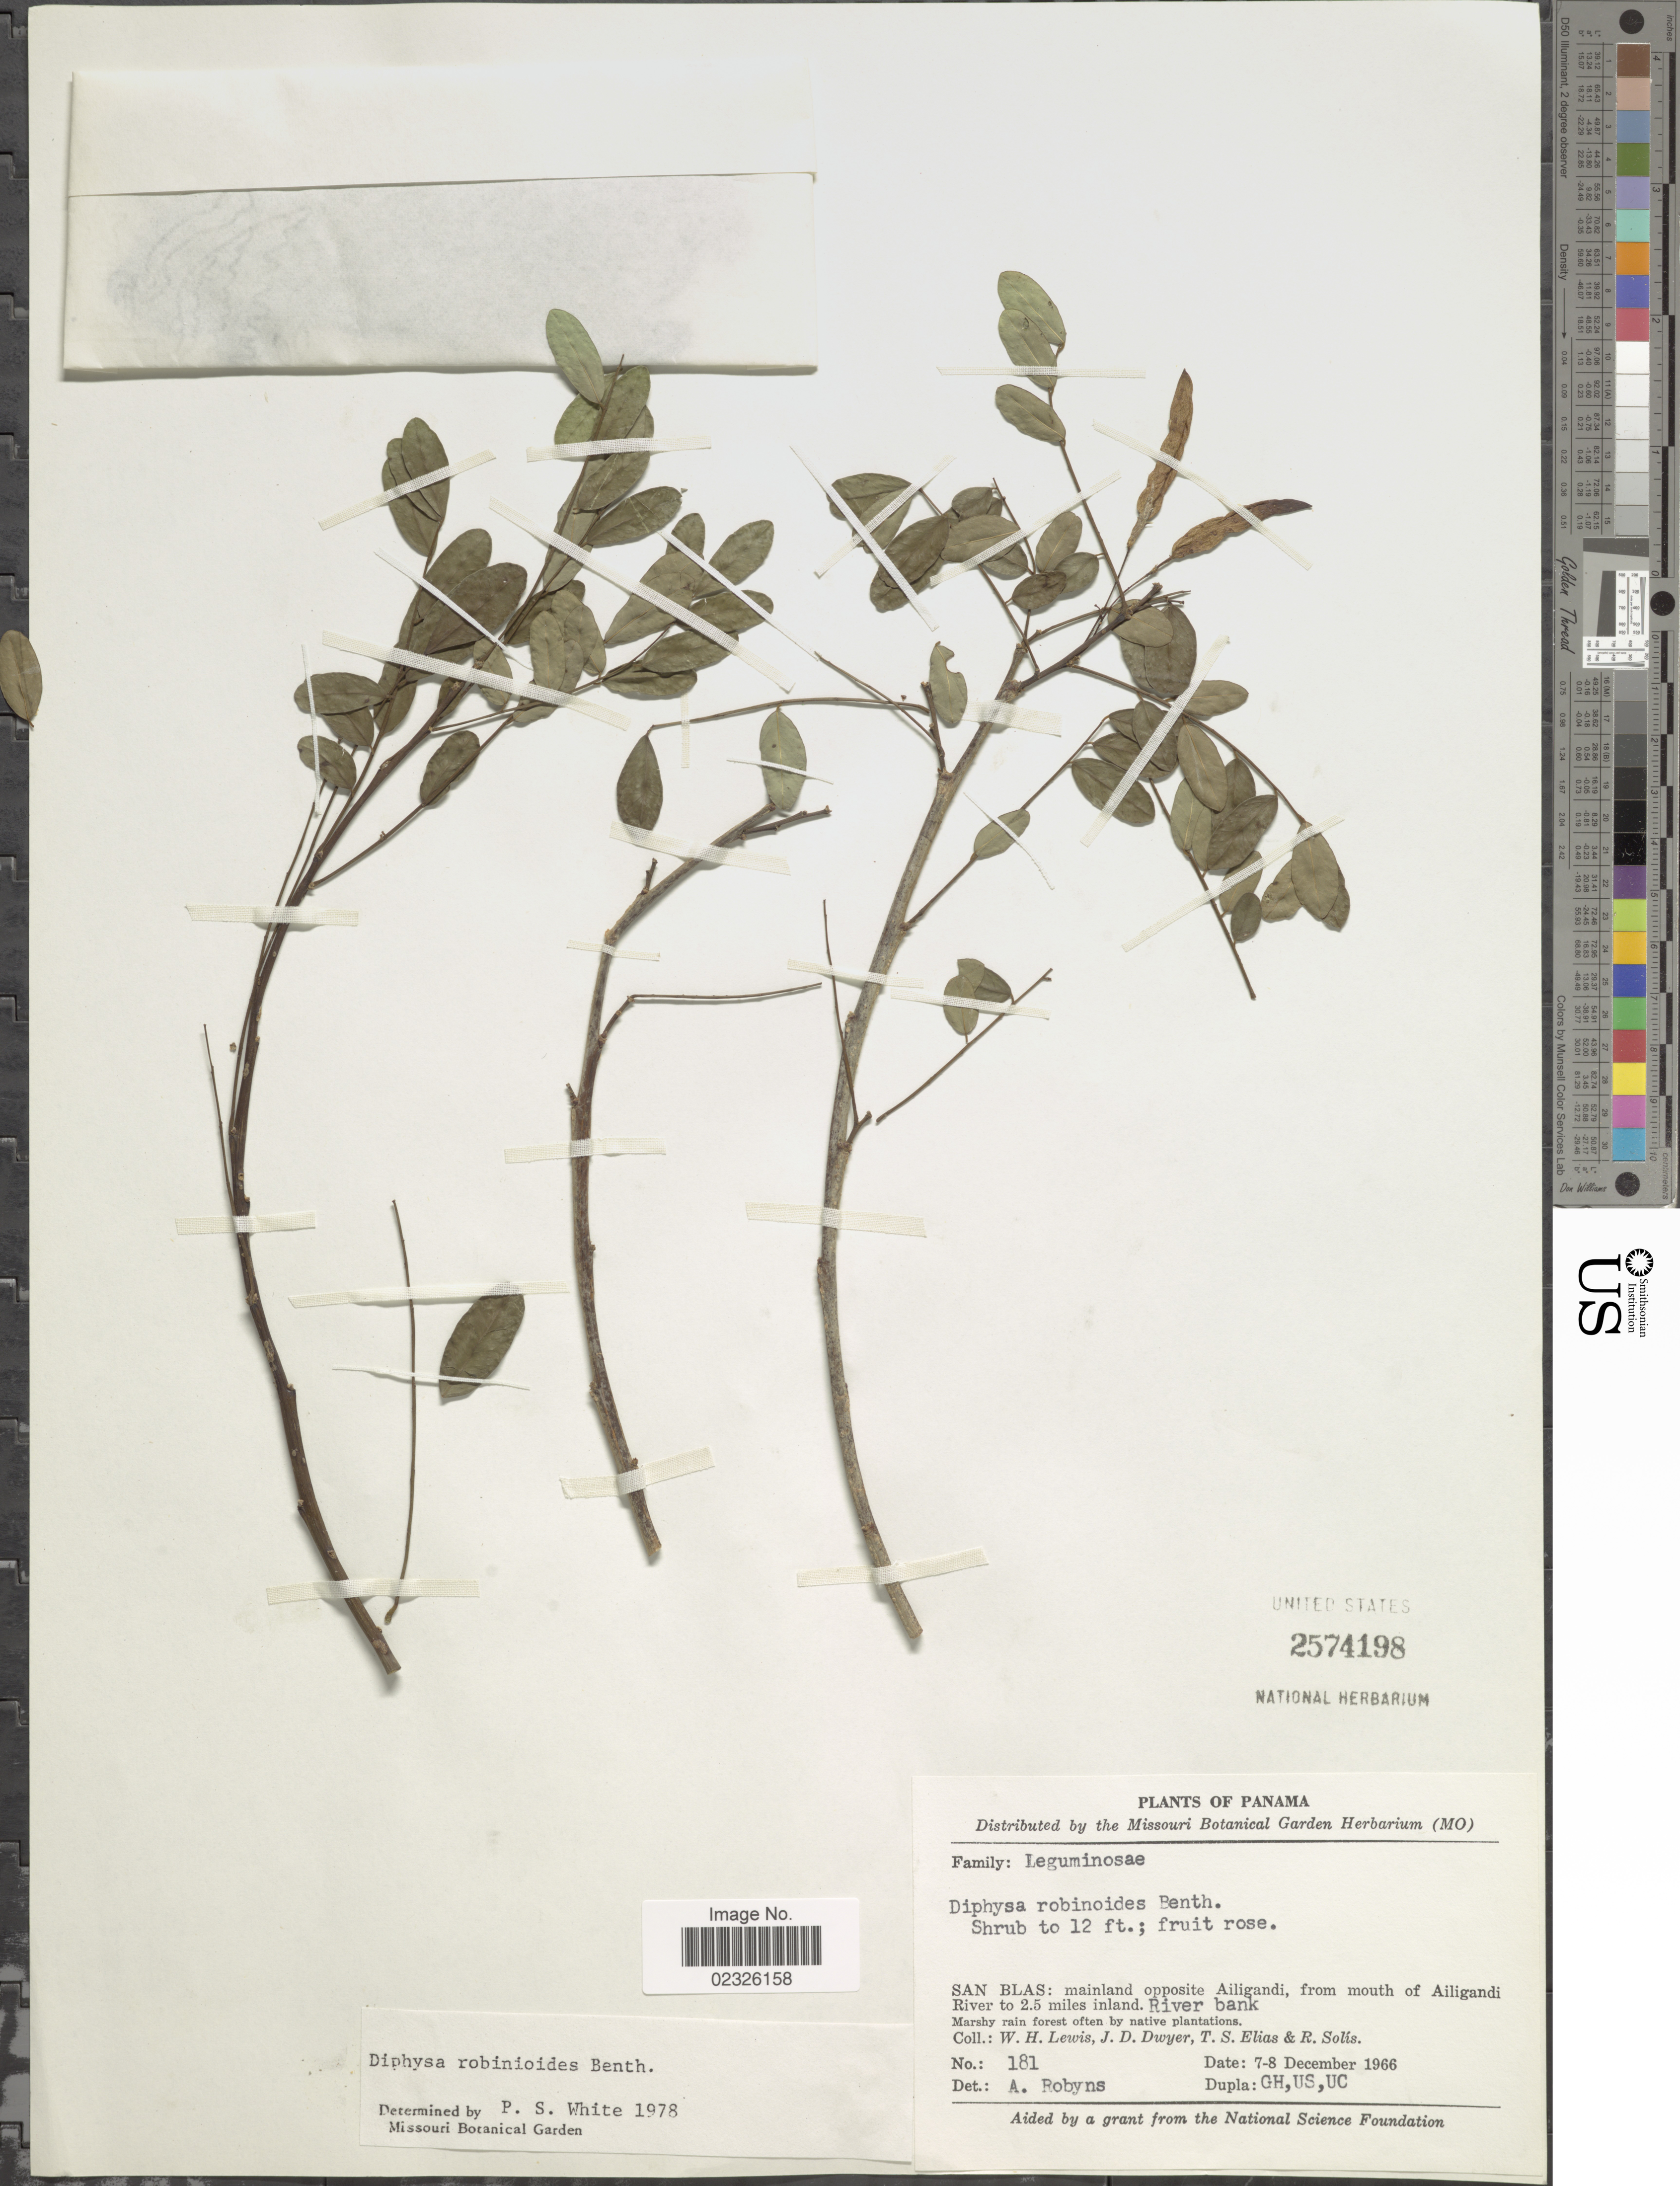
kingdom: Plantae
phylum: Tracheophyta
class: Magnoliopsida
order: Fabales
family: Fabaceae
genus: Diphysa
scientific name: Diphysa robinioides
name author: Benth.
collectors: W. H. Lewis, J. D. Dwyer, T. S. Elias & R. Solis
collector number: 181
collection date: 1966-12-07/1966-12-08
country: Panama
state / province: Kuna Yala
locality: San Blas: mainland opposite Ailigandi, from mouth of Ailigandi River to 2.5 miles inland. River bank. Marshy rain forest often by native plantations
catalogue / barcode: US 2574198